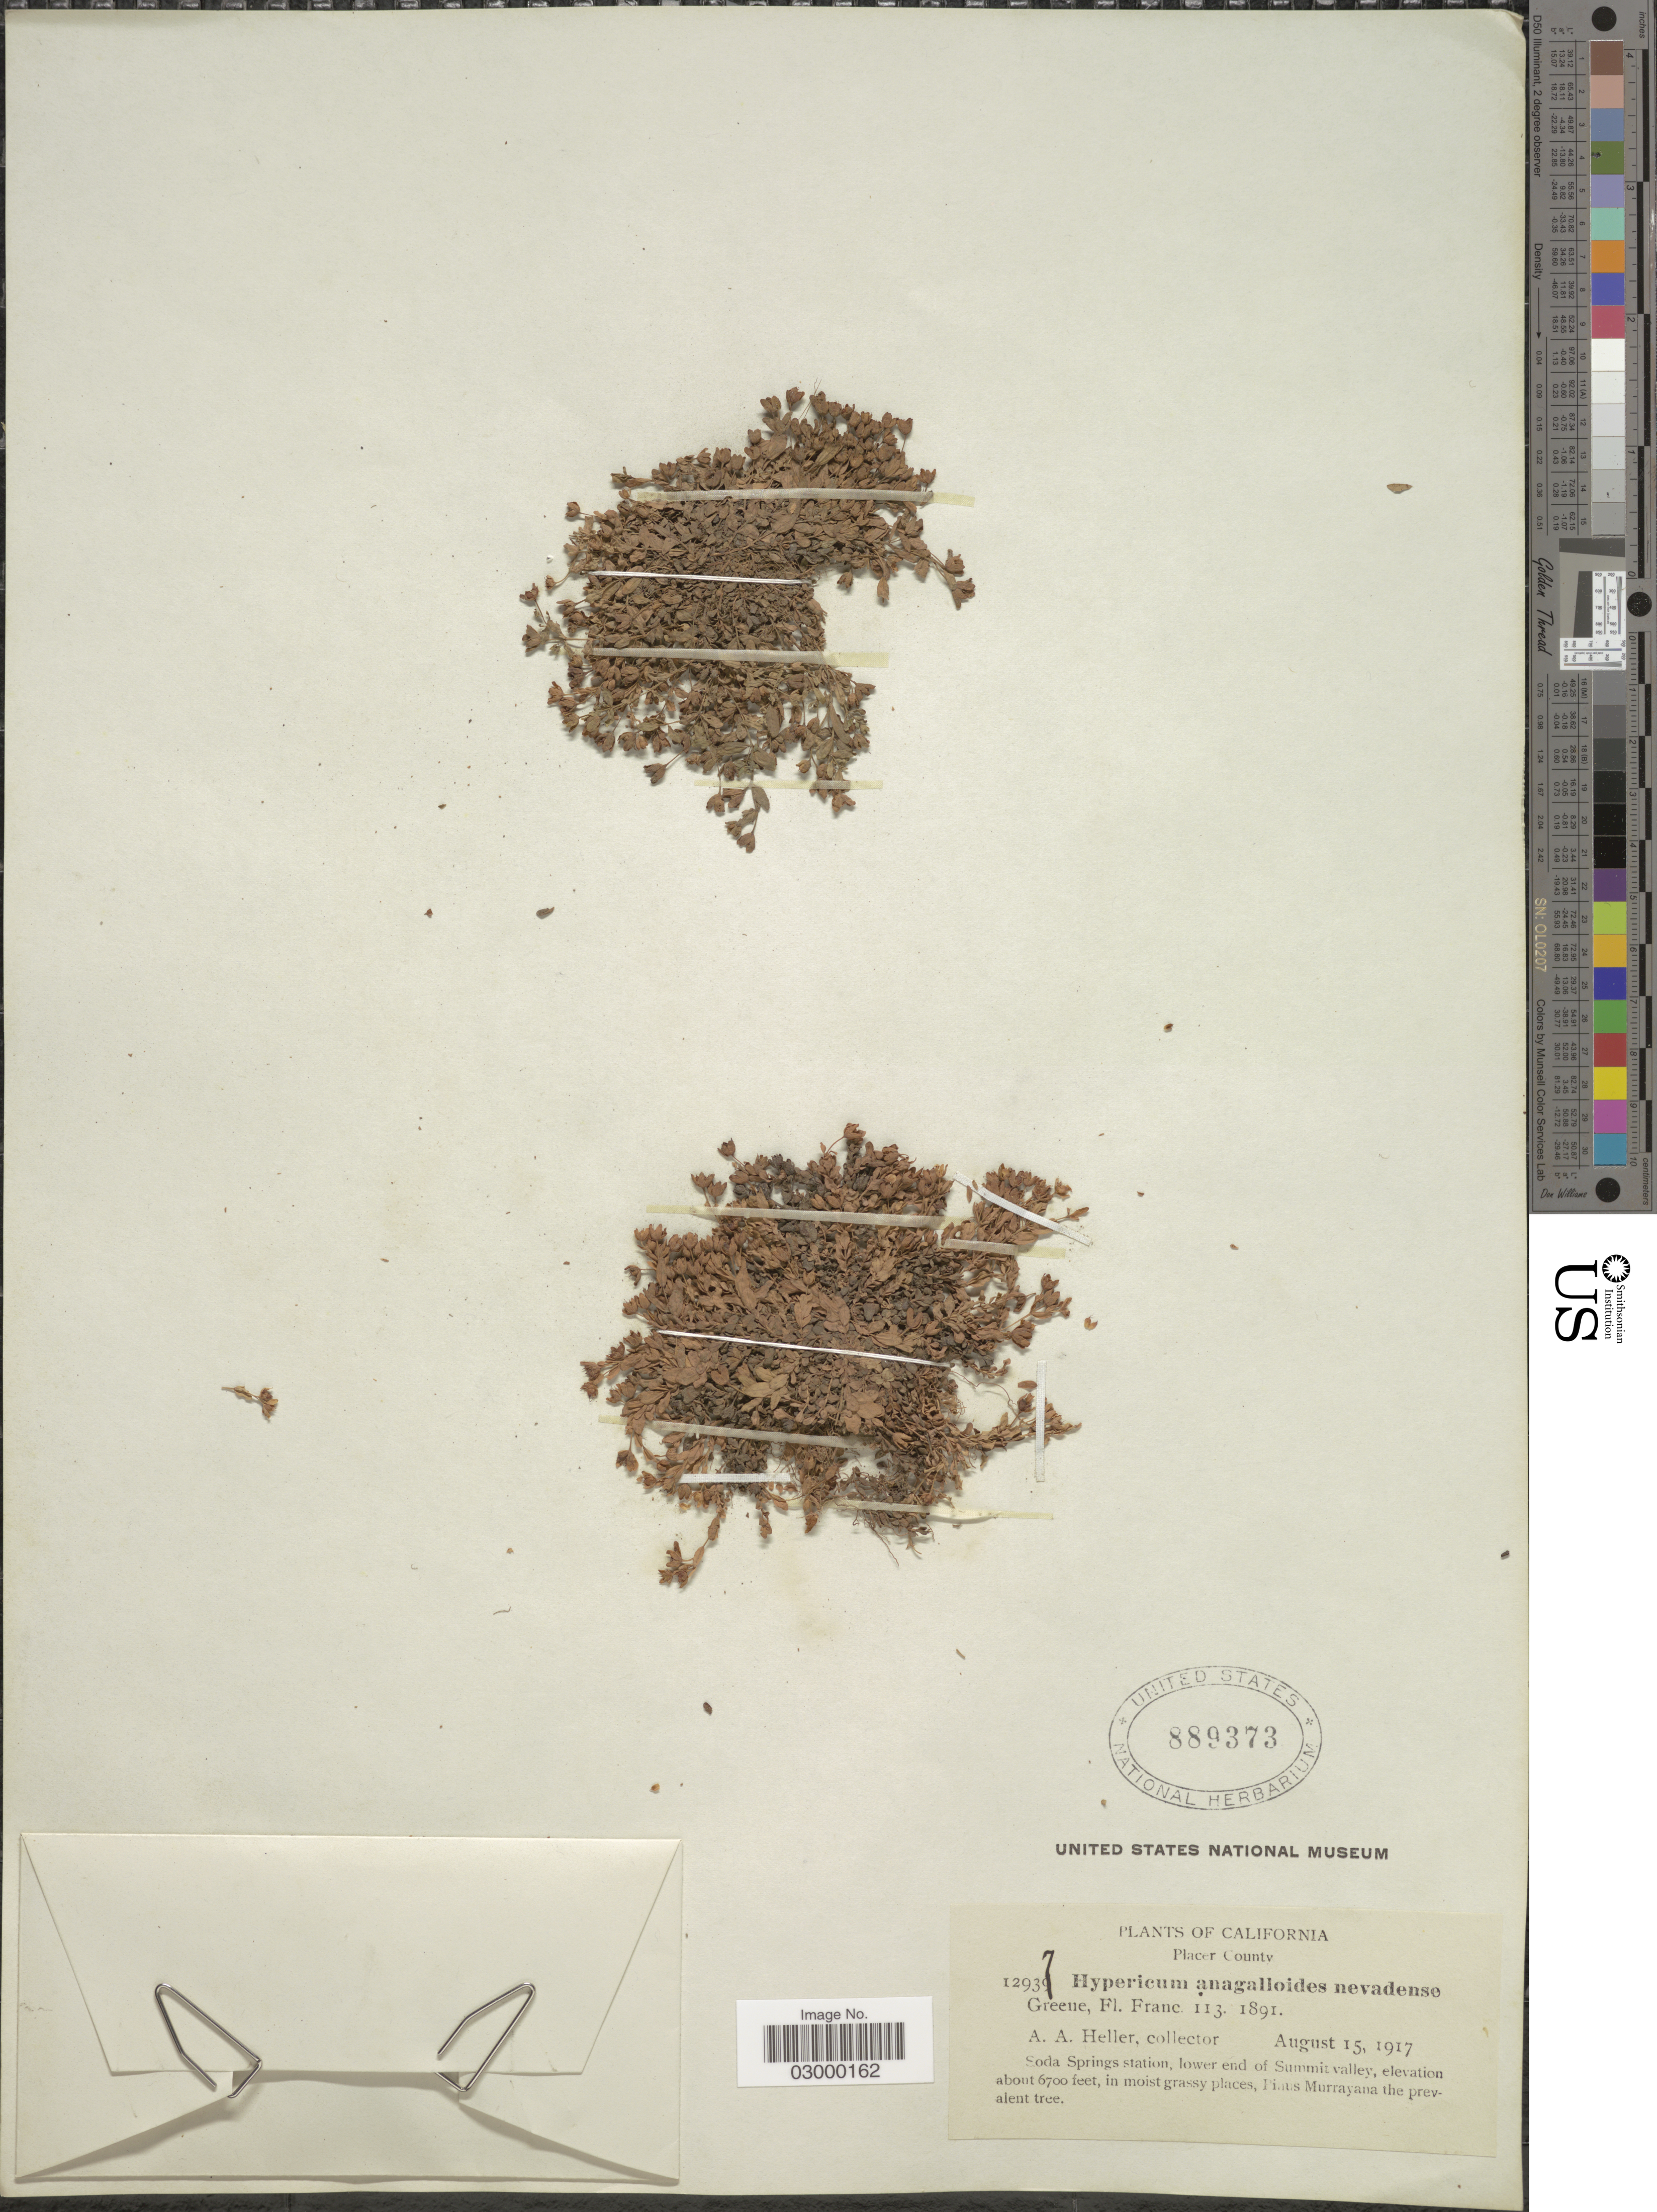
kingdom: Plantae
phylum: Tracheophyta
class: Magnoliopsida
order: Malpighiales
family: Hypericaceae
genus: Hypericum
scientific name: Hypericum anagalloides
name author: Cham. & Schltdl.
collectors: A. A. Heller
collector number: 12937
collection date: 1917-08-15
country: United States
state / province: California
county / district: Placer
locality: Placer County, Soda Springs Station, lower end of Summit valley.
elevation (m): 2042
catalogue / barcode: US 889373